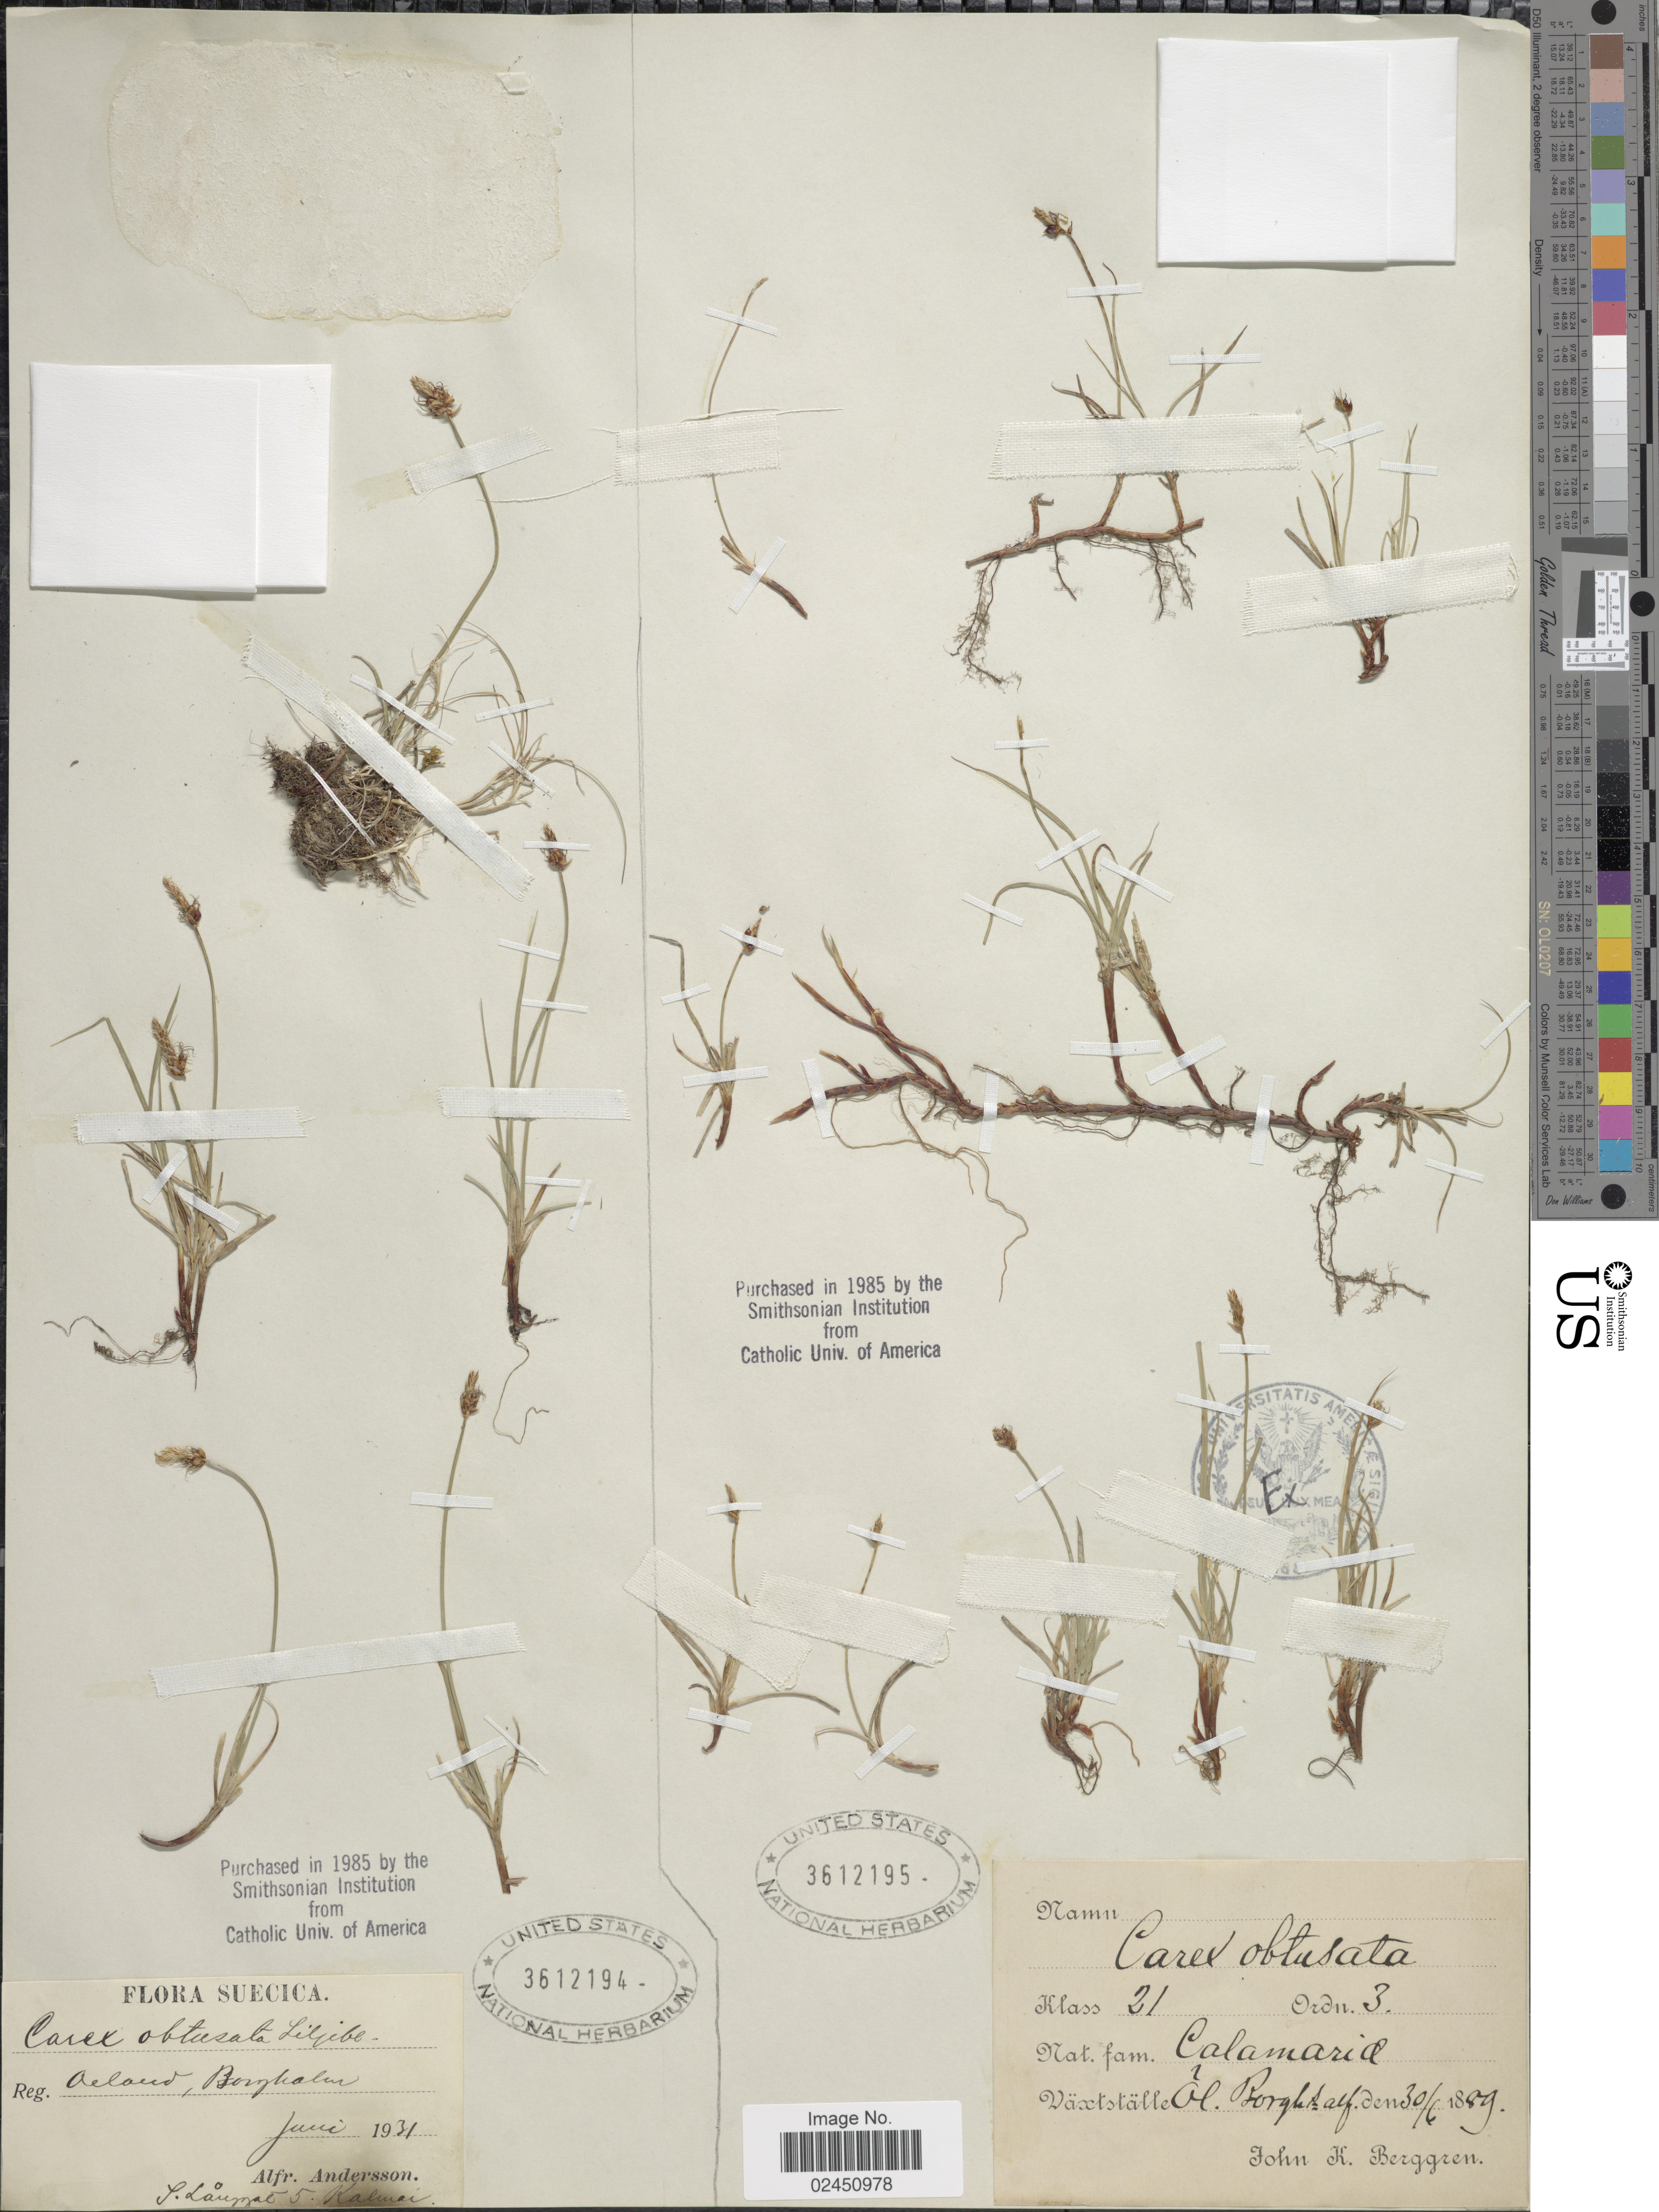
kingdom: Plantae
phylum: Tracheophyta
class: Liliopsida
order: Poales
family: Cyperaceae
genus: Carex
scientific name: Carex obtusata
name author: Lilj.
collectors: J. Berggren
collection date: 1889-06-30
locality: Calamaria, Ol. Borghsalf [interpreted]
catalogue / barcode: US 3612195-2